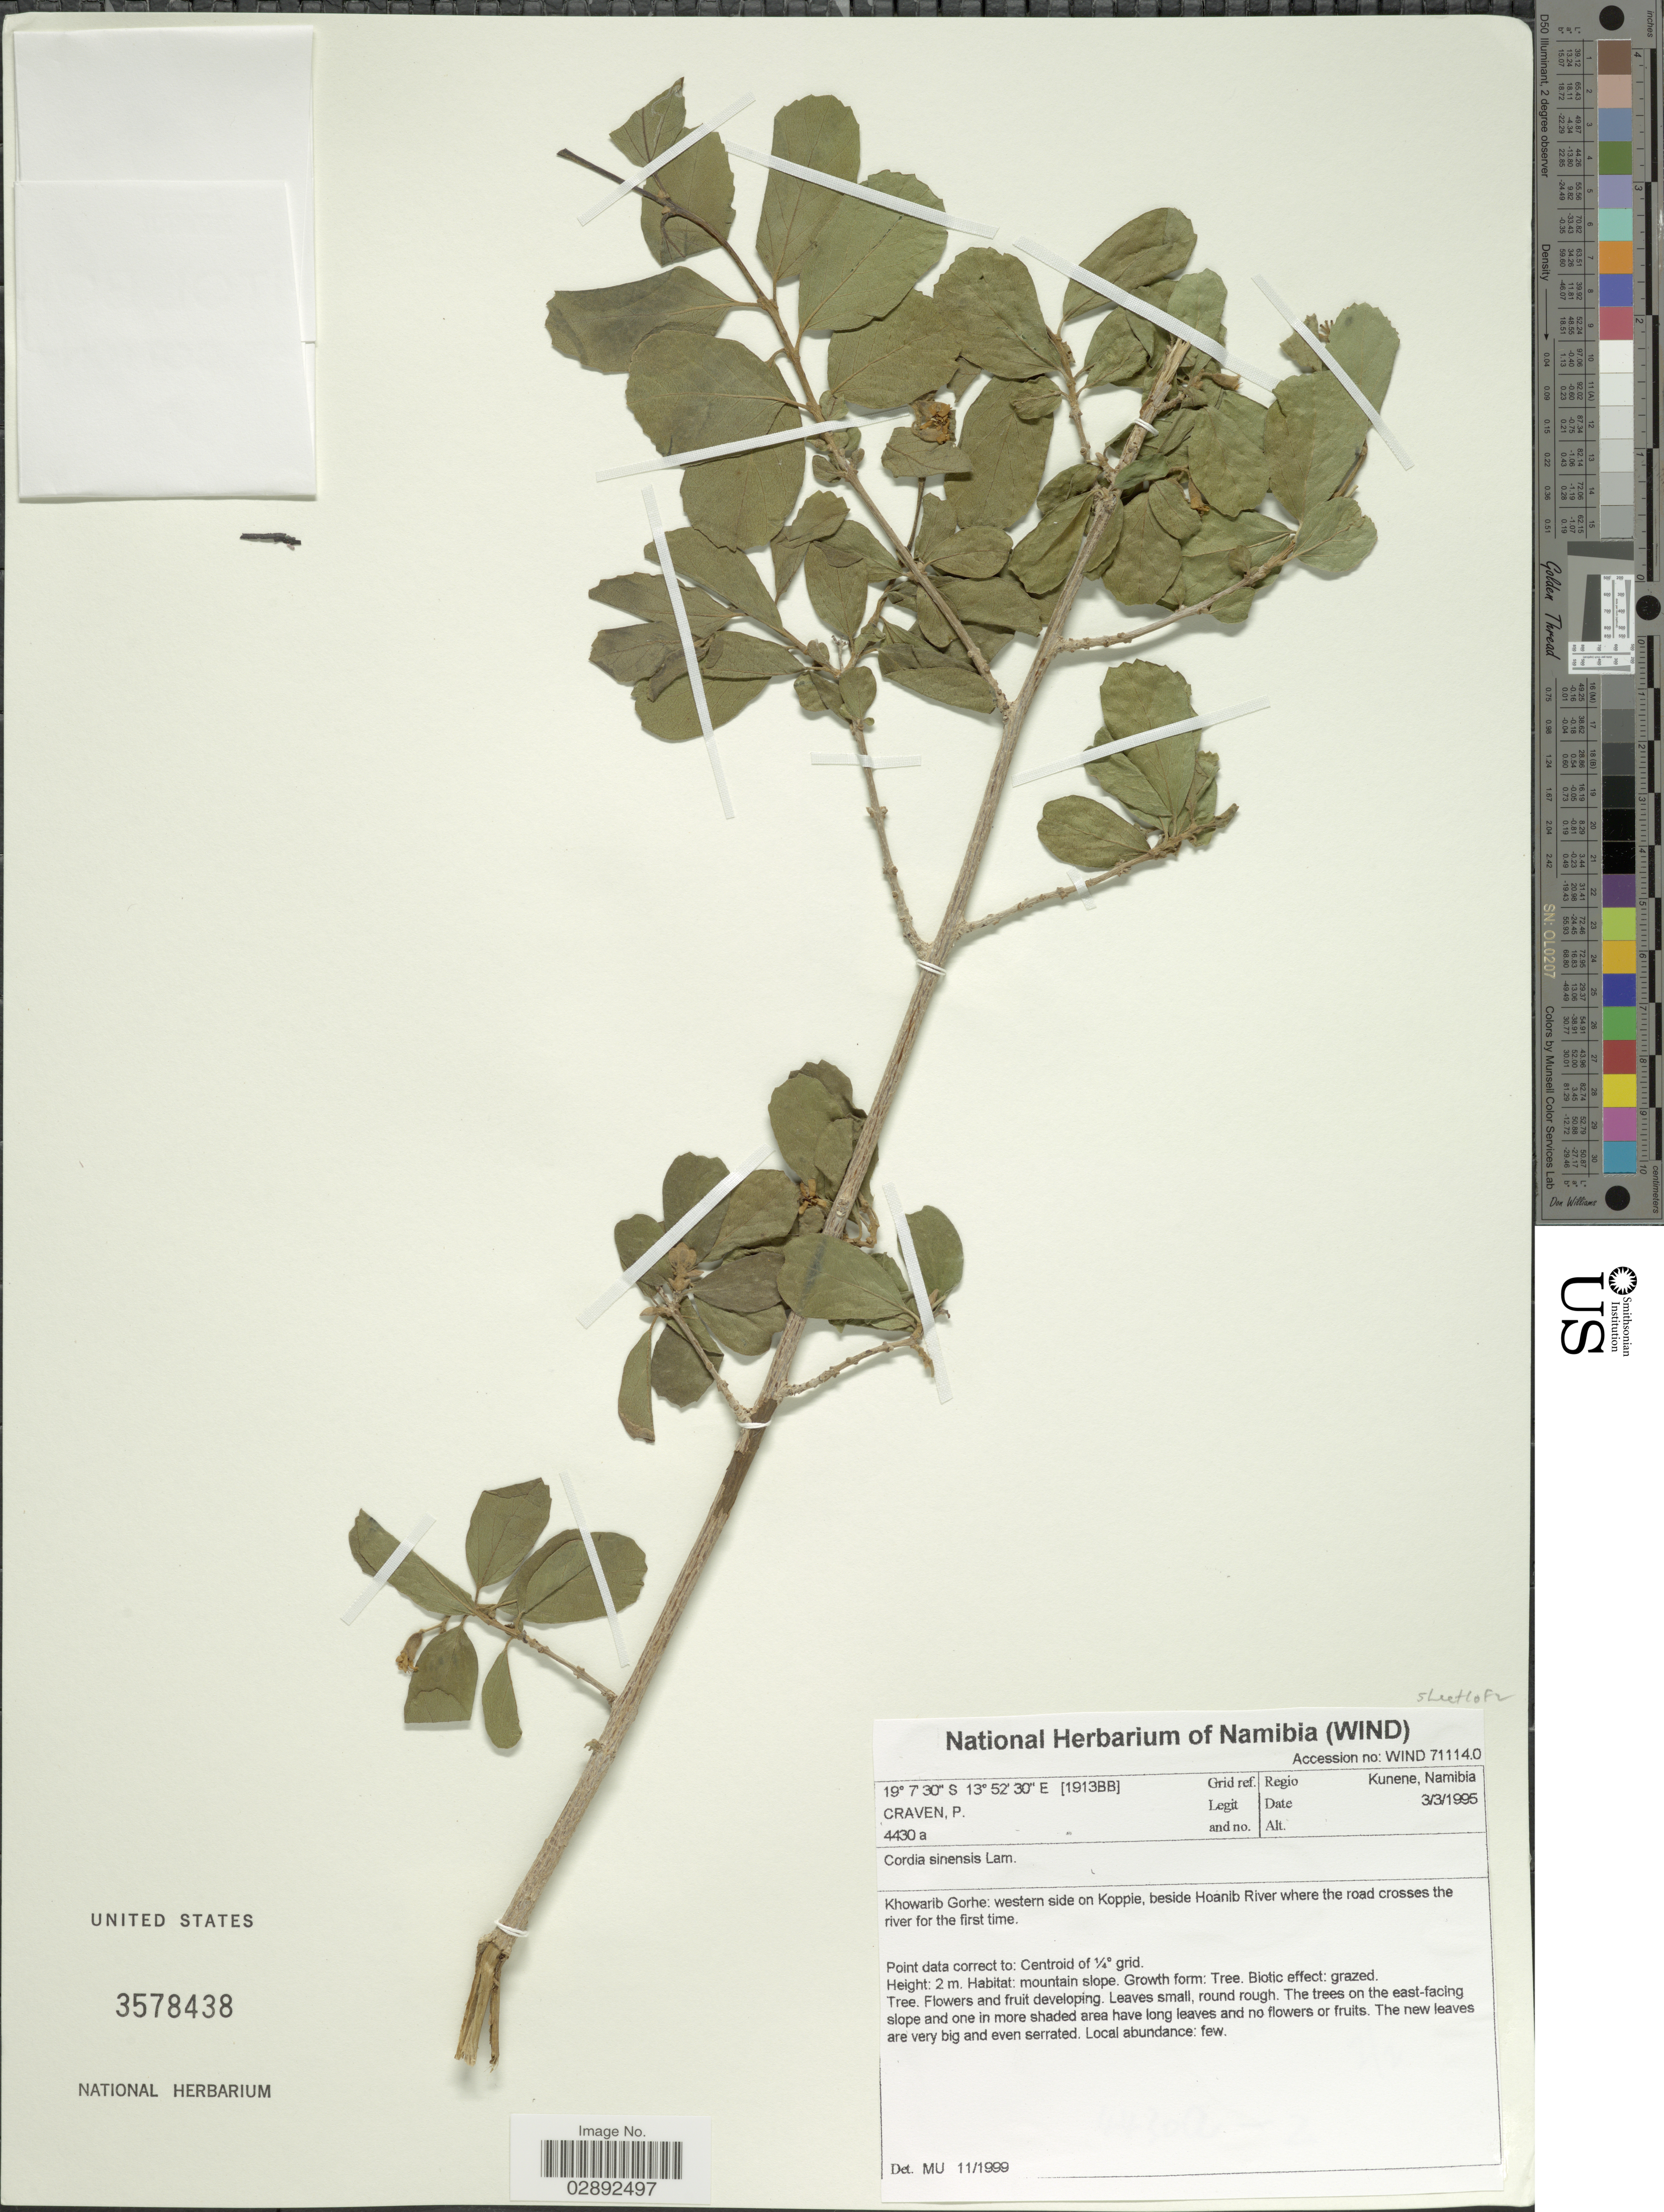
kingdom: Plantae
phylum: Tracheophyta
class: Magnoliopsida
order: Boraginales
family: Cordiaceae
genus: Cordia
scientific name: Cordia sinensis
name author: Lam.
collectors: P. Craven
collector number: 4430a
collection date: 1995-03-03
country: Namibia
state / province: Kunene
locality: [1913BB] Grid ref. Regio Kunene. Khowarib Gorhe: western side on Koppie, beside Hoanib River where the road crosses the river for the first time.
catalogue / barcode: US 3578438